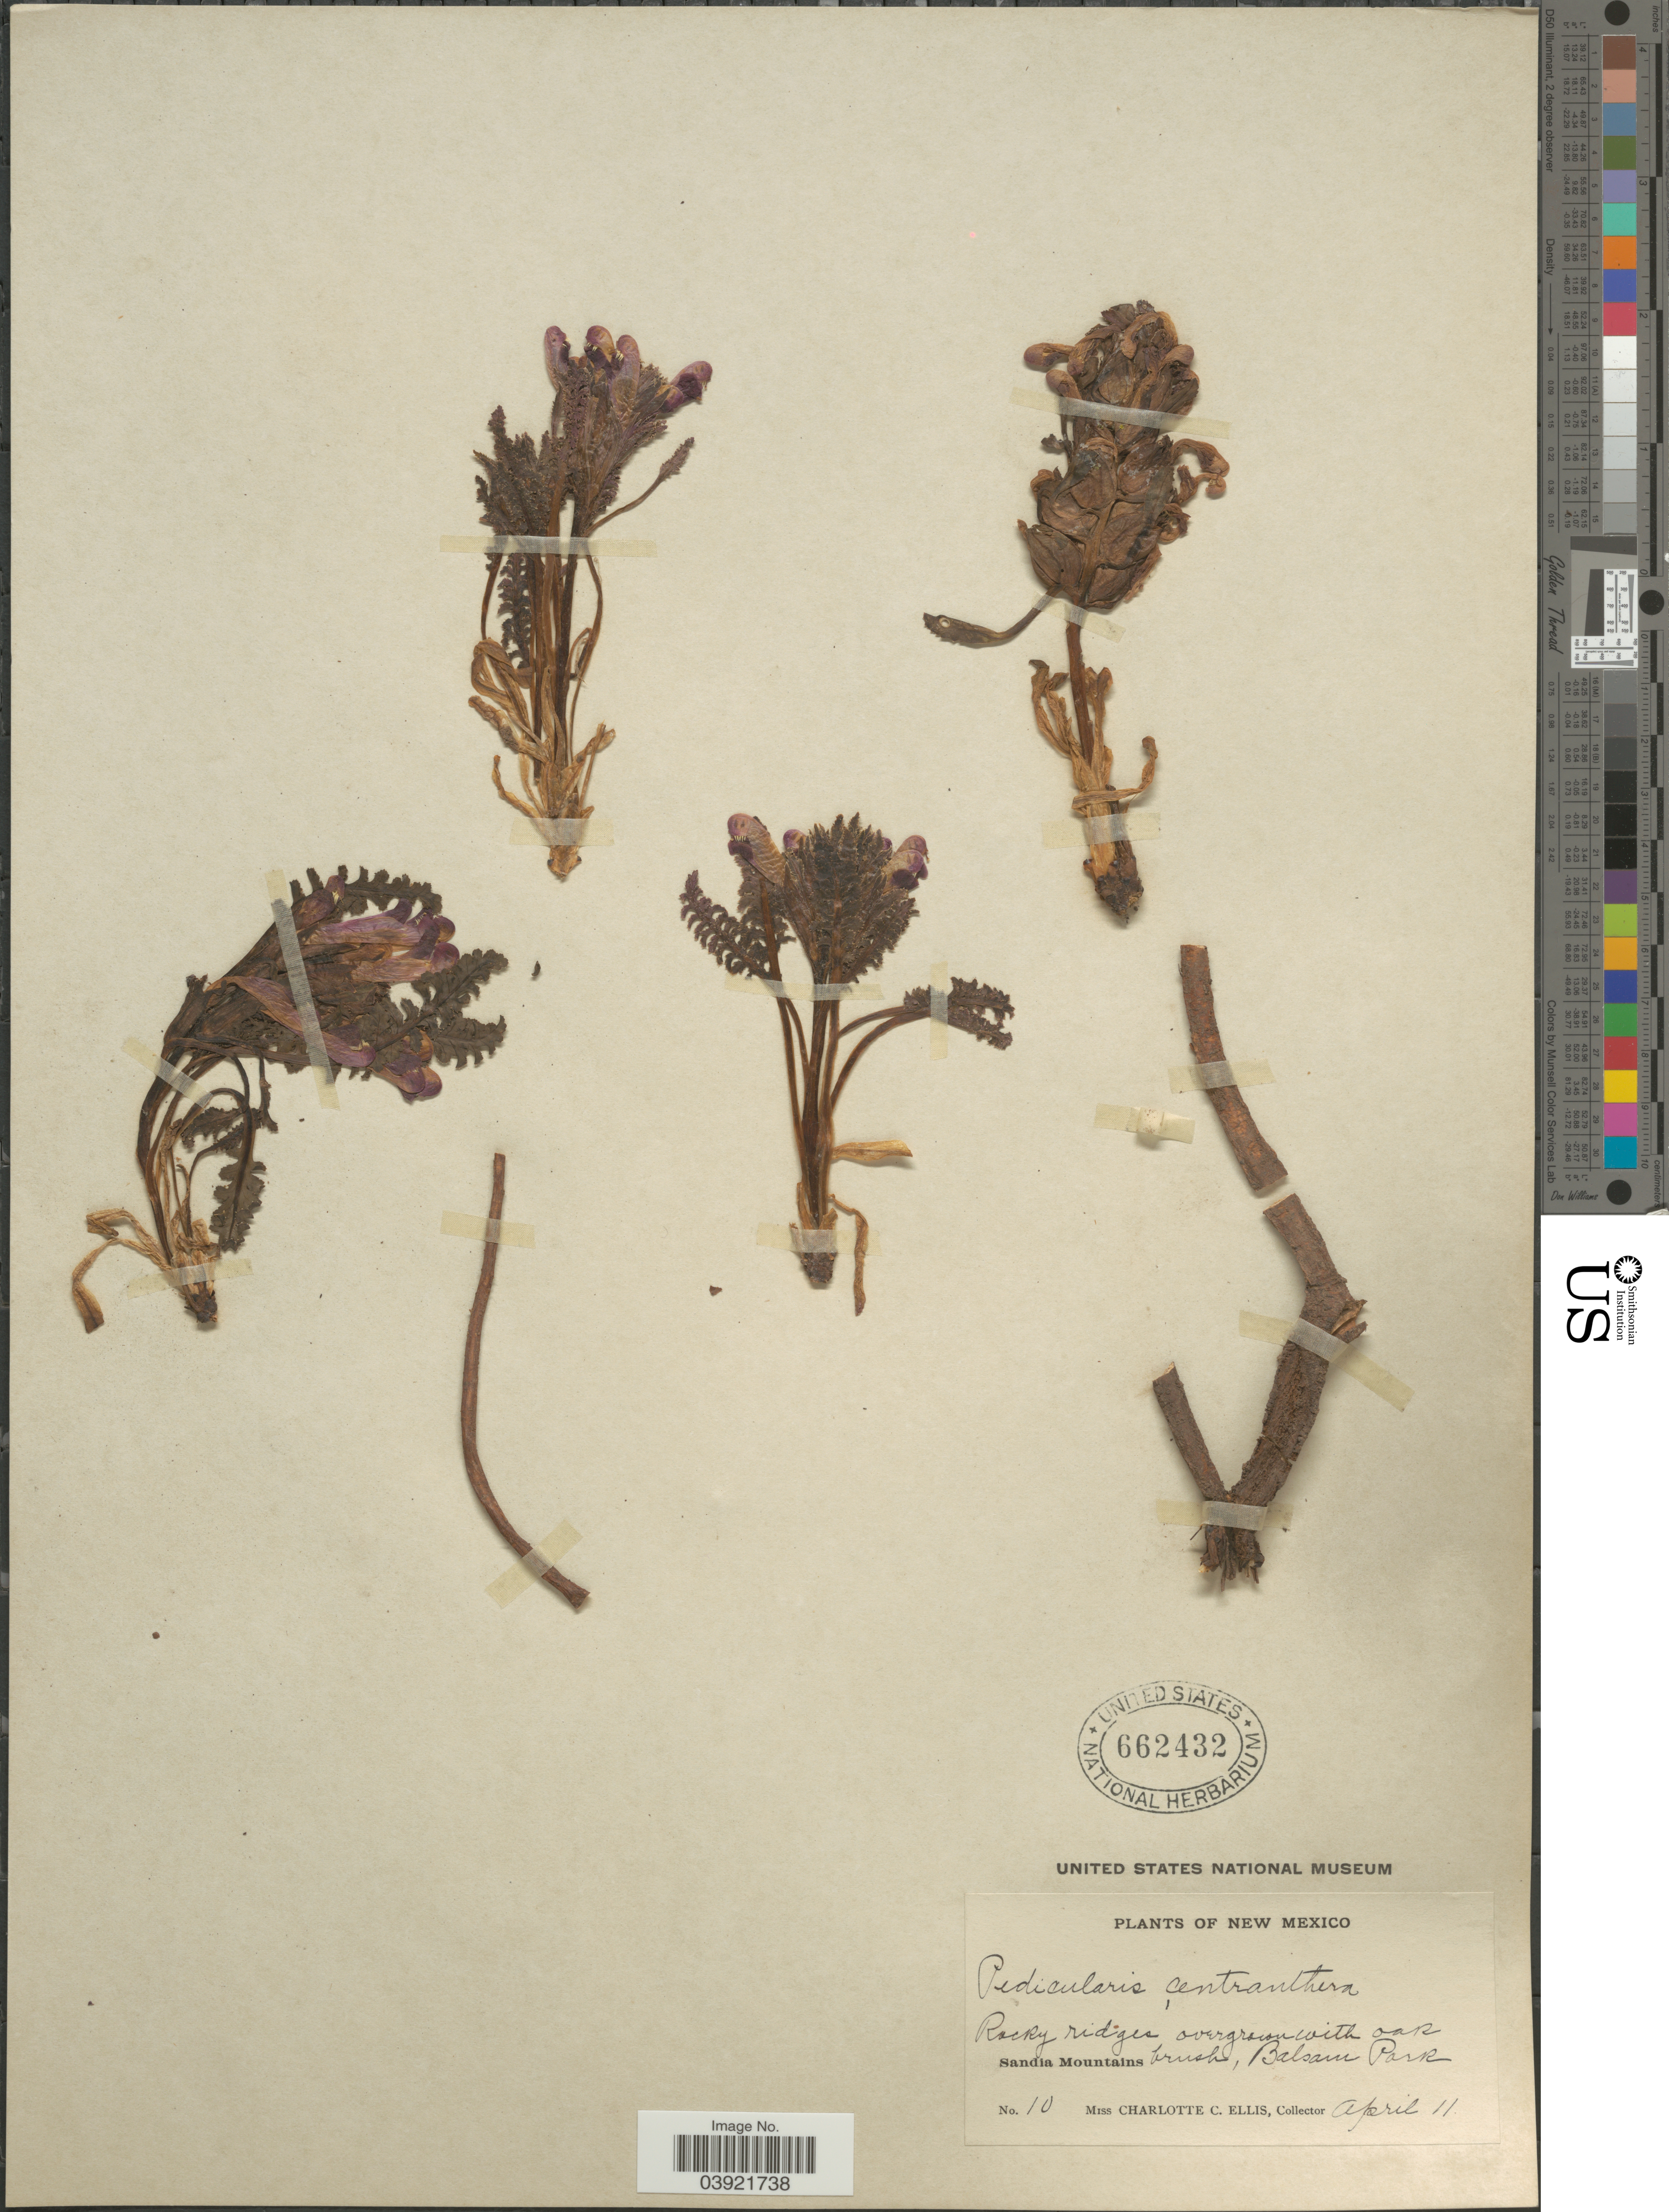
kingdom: Plantae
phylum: Tracheophyta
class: Magnoliopsida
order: Lamiales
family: Orobanchaceae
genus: Pedicularis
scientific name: Pedicularis centranthera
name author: A. Gray in Emory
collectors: C. C. Ellis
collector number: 10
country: United States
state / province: New Mexico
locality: Sandia Mountains. Balsam Park.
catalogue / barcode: US 662432